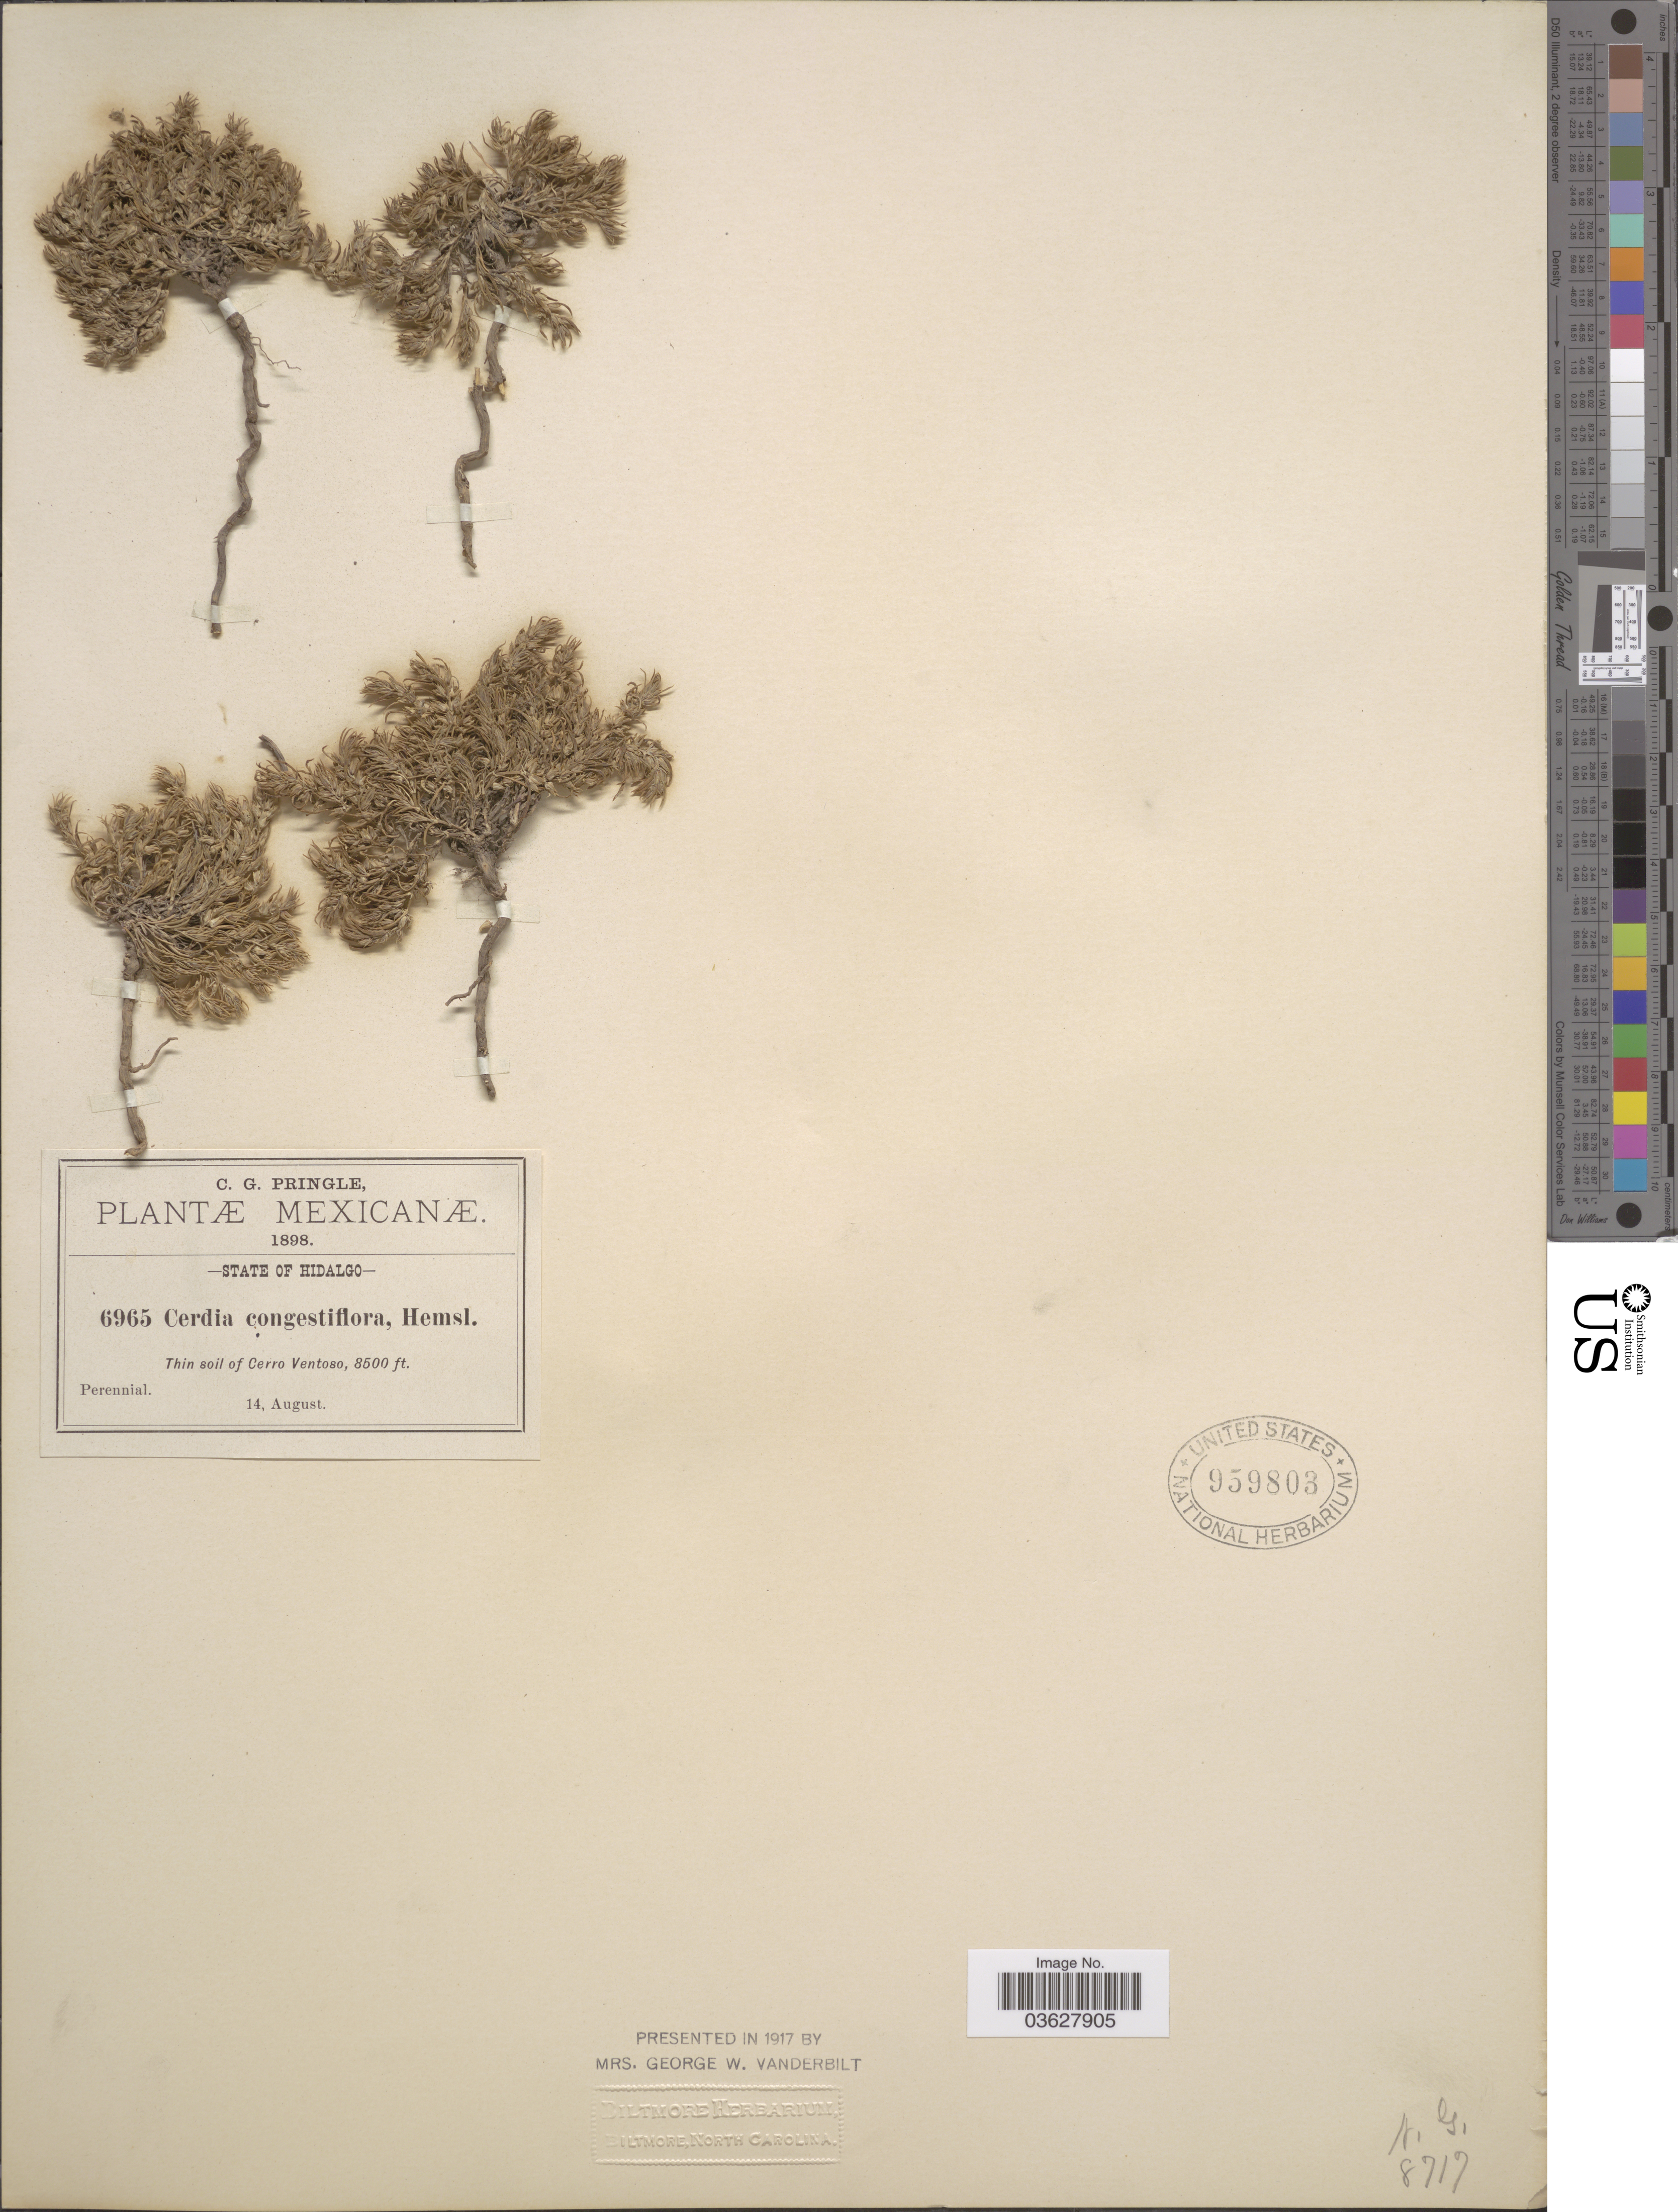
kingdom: Plantae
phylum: Tracheophyta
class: Magnoliopsida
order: Caryophyllales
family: Caryophyllaceae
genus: Cerdia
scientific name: Cerdia congestiflora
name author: Hemsl.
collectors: C. G. Pringle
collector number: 6965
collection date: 1898-08-14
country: Mexico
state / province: Hidalgo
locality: Cerro Ventoso.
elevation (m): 2591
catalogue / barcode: US 959803